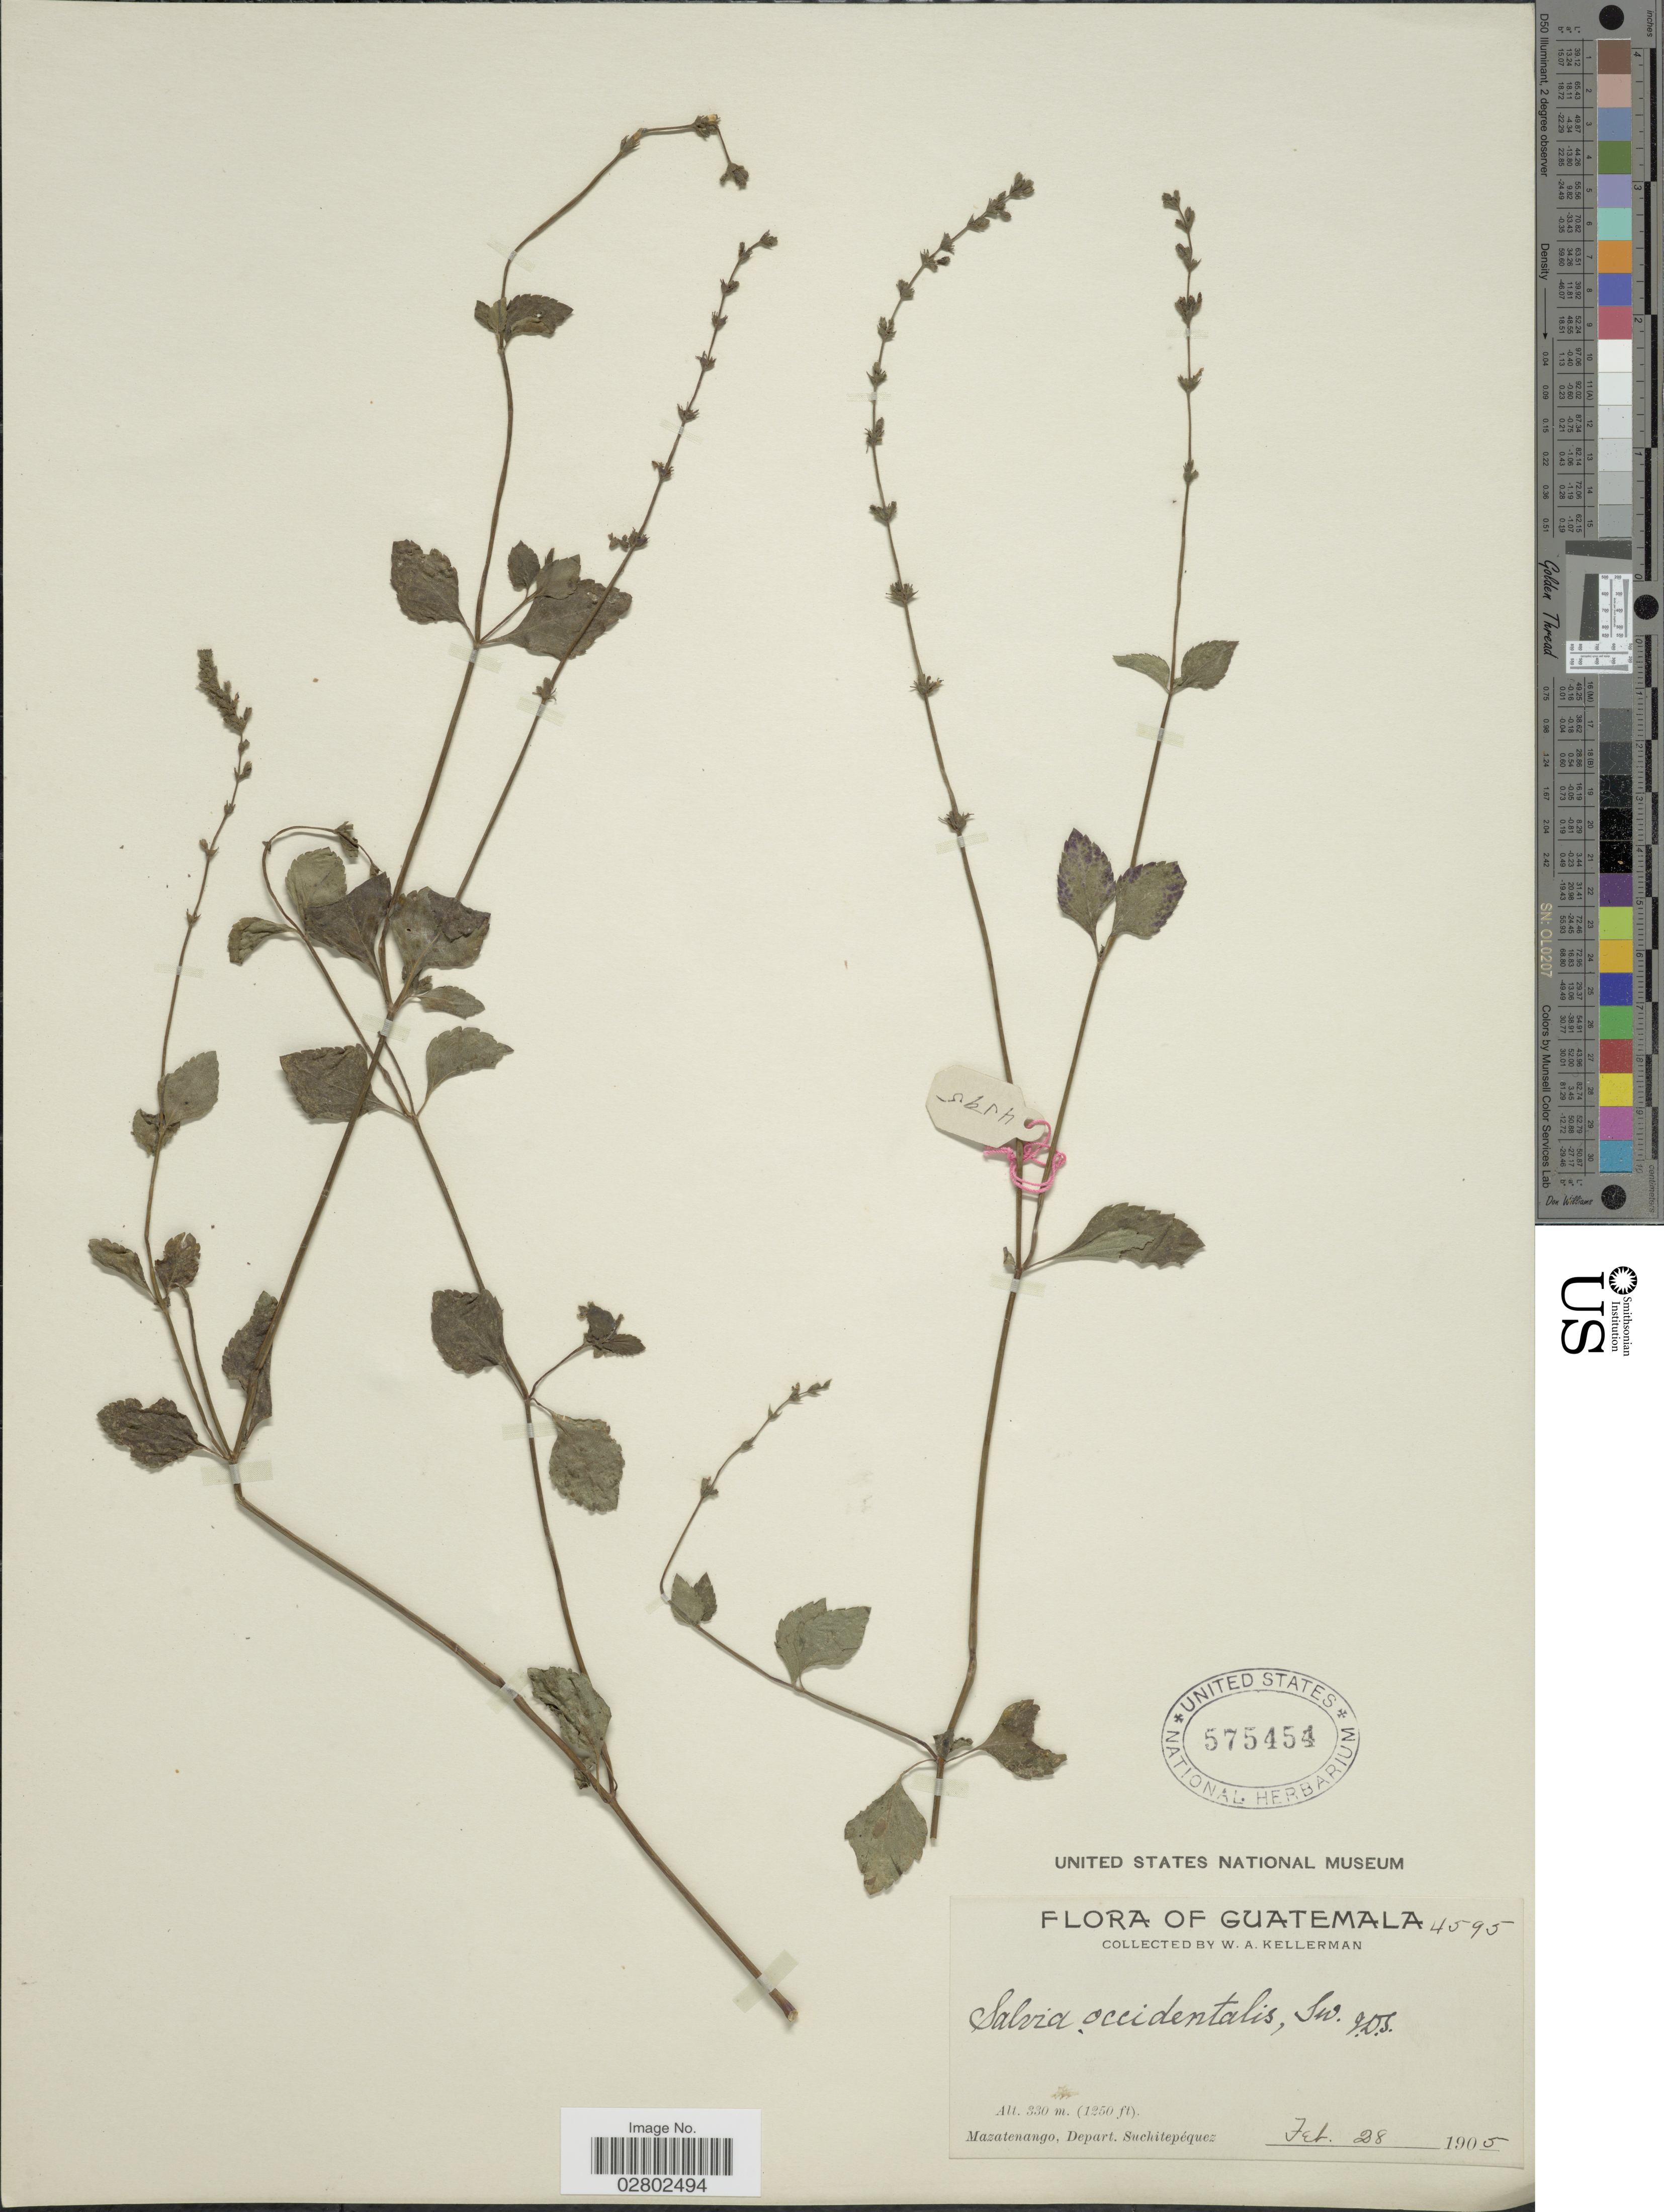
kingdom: Plantae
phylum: Tracheophyta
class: Magnoliopsida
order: Lamiales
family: Lamiaceae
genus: Salvia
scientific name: Salvia occidentalis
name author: Sw.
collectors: W. Kellerman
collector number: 4595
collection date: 1905-02-28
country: Guatemala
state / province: Suchitepéquez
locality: Mazatenango, Depart. Suchitepéquez.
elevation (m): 330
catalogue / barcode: US 575454